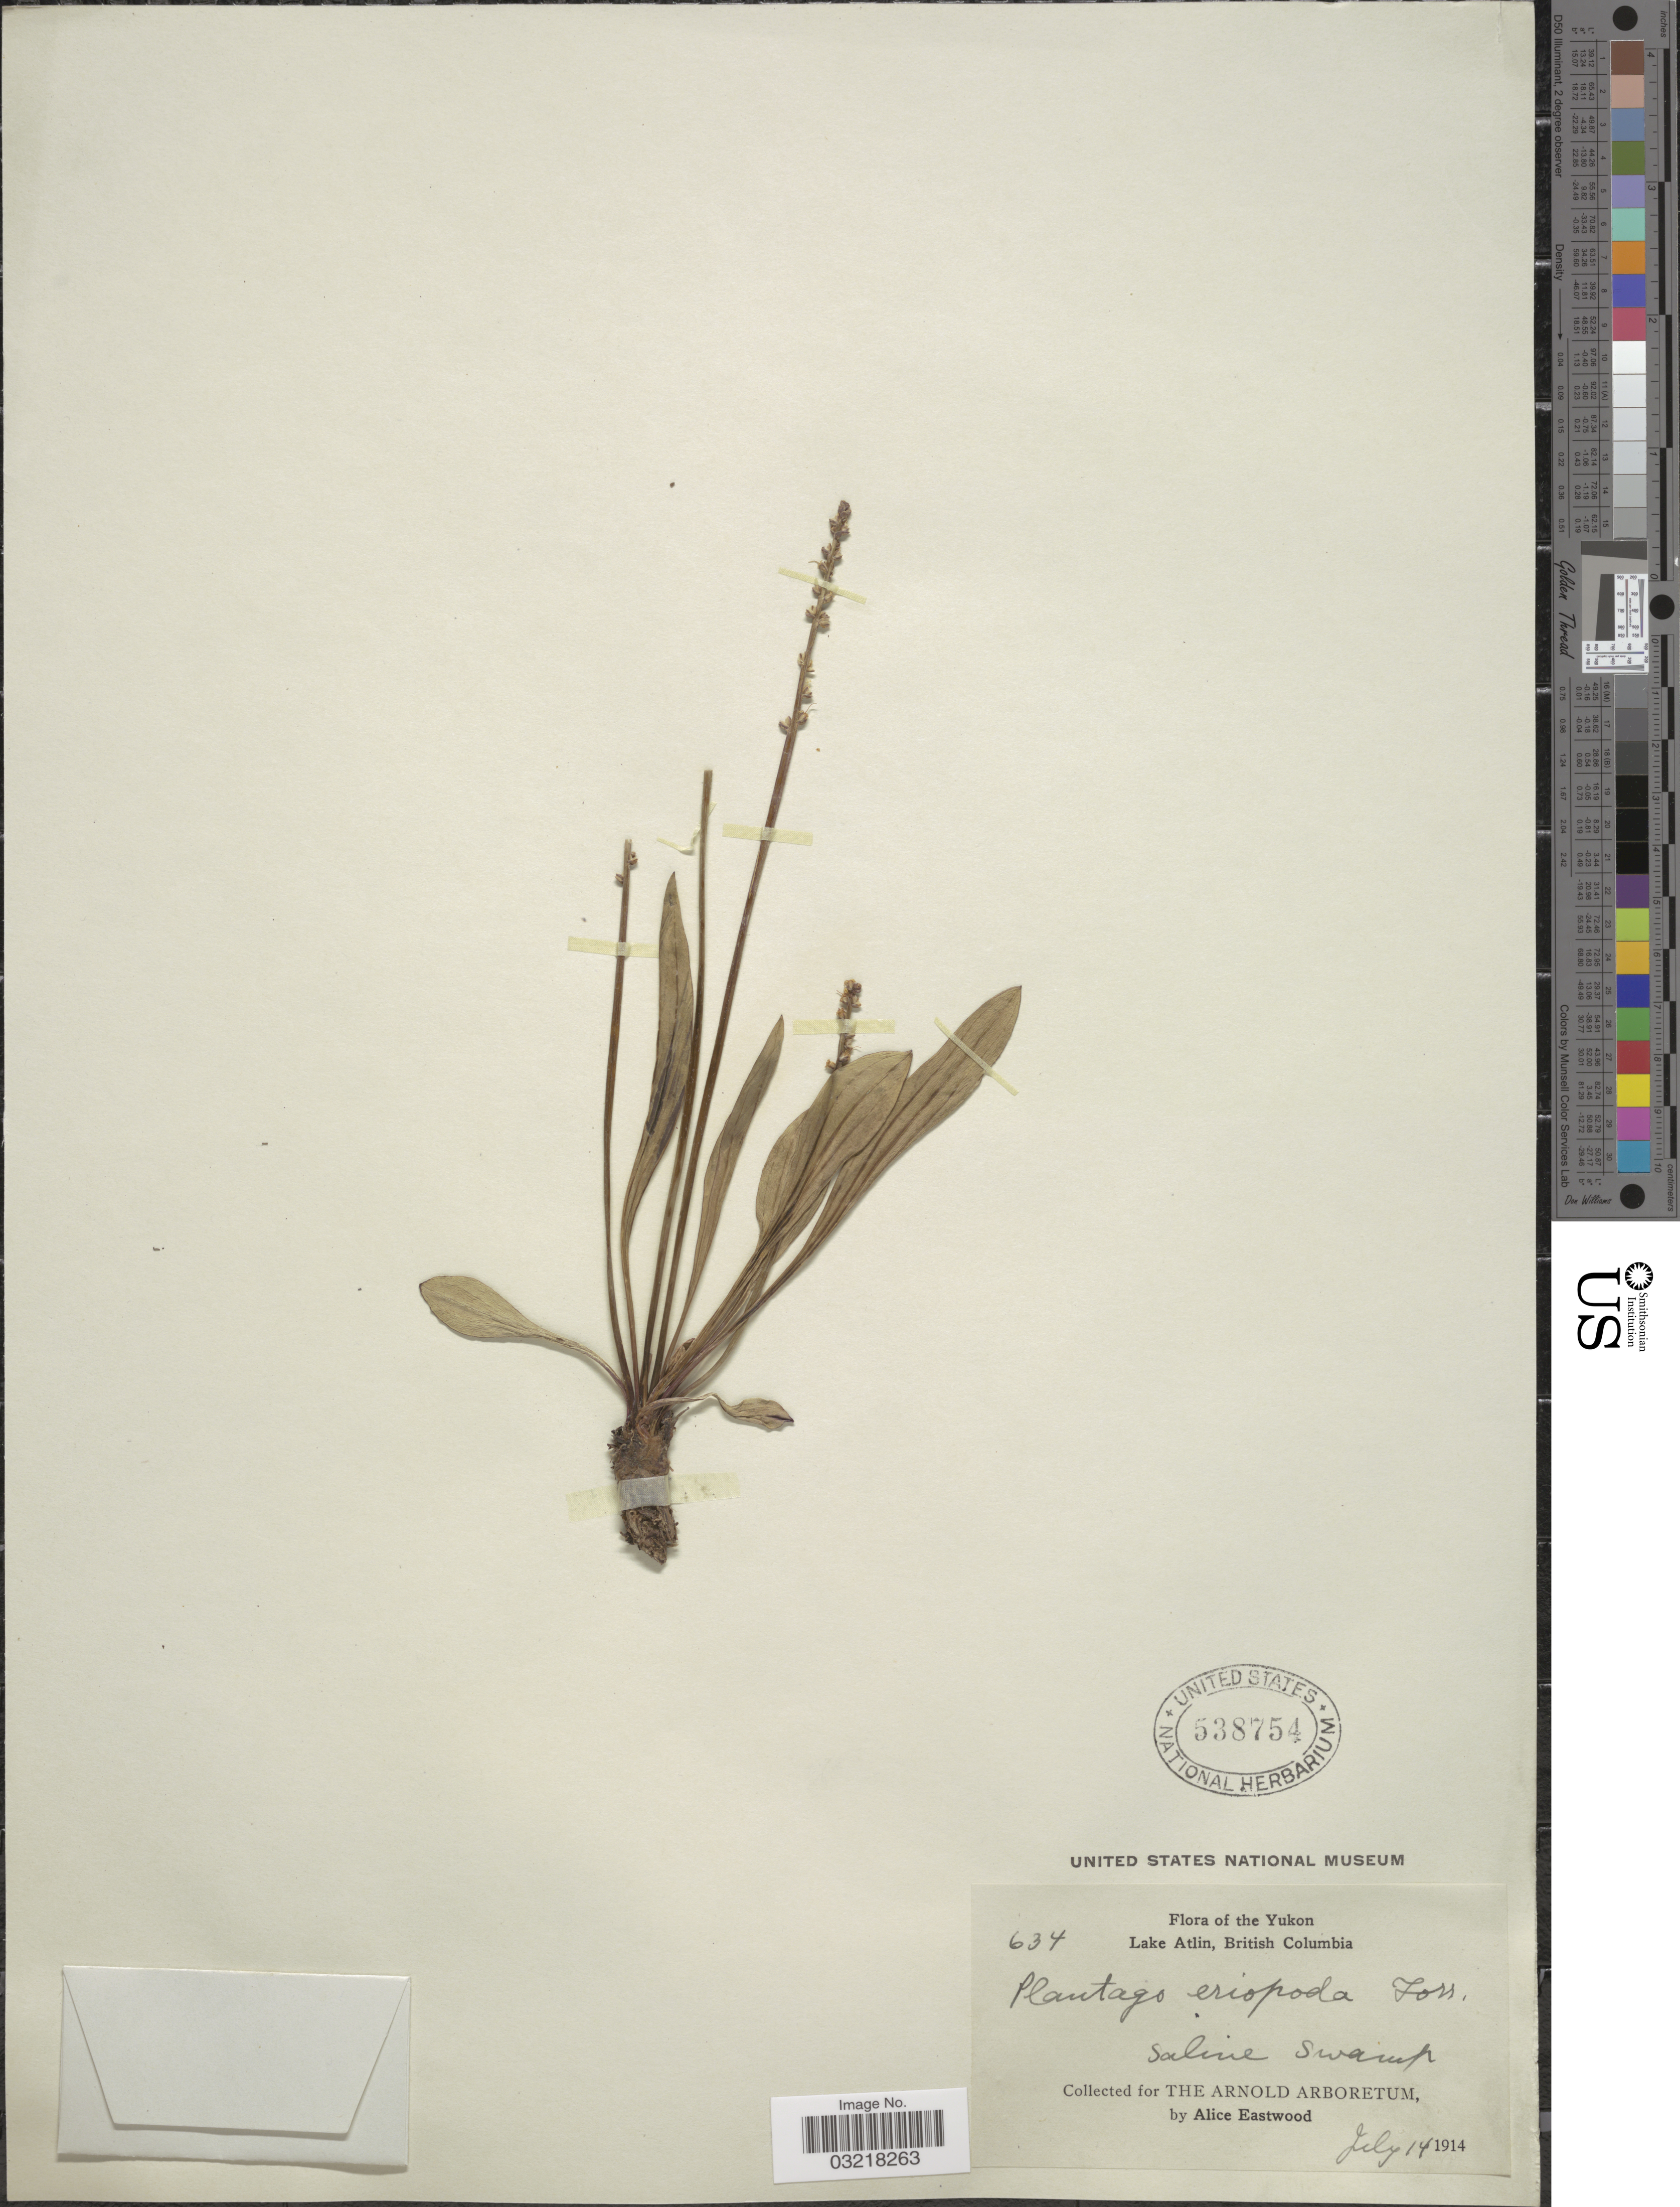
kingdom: Plantae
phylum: Tracheophyta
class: Magnoliopsida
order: Lamiales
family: Plantaginaceae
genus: Plantago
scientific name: Plantago eriopoda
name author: Torr.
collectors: A. Eastwood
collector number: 634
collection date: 1914-07-14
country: Canada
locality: The Yukon. Lake Atlin, British Columbia. Saline Swamp.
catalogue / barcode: US 538754